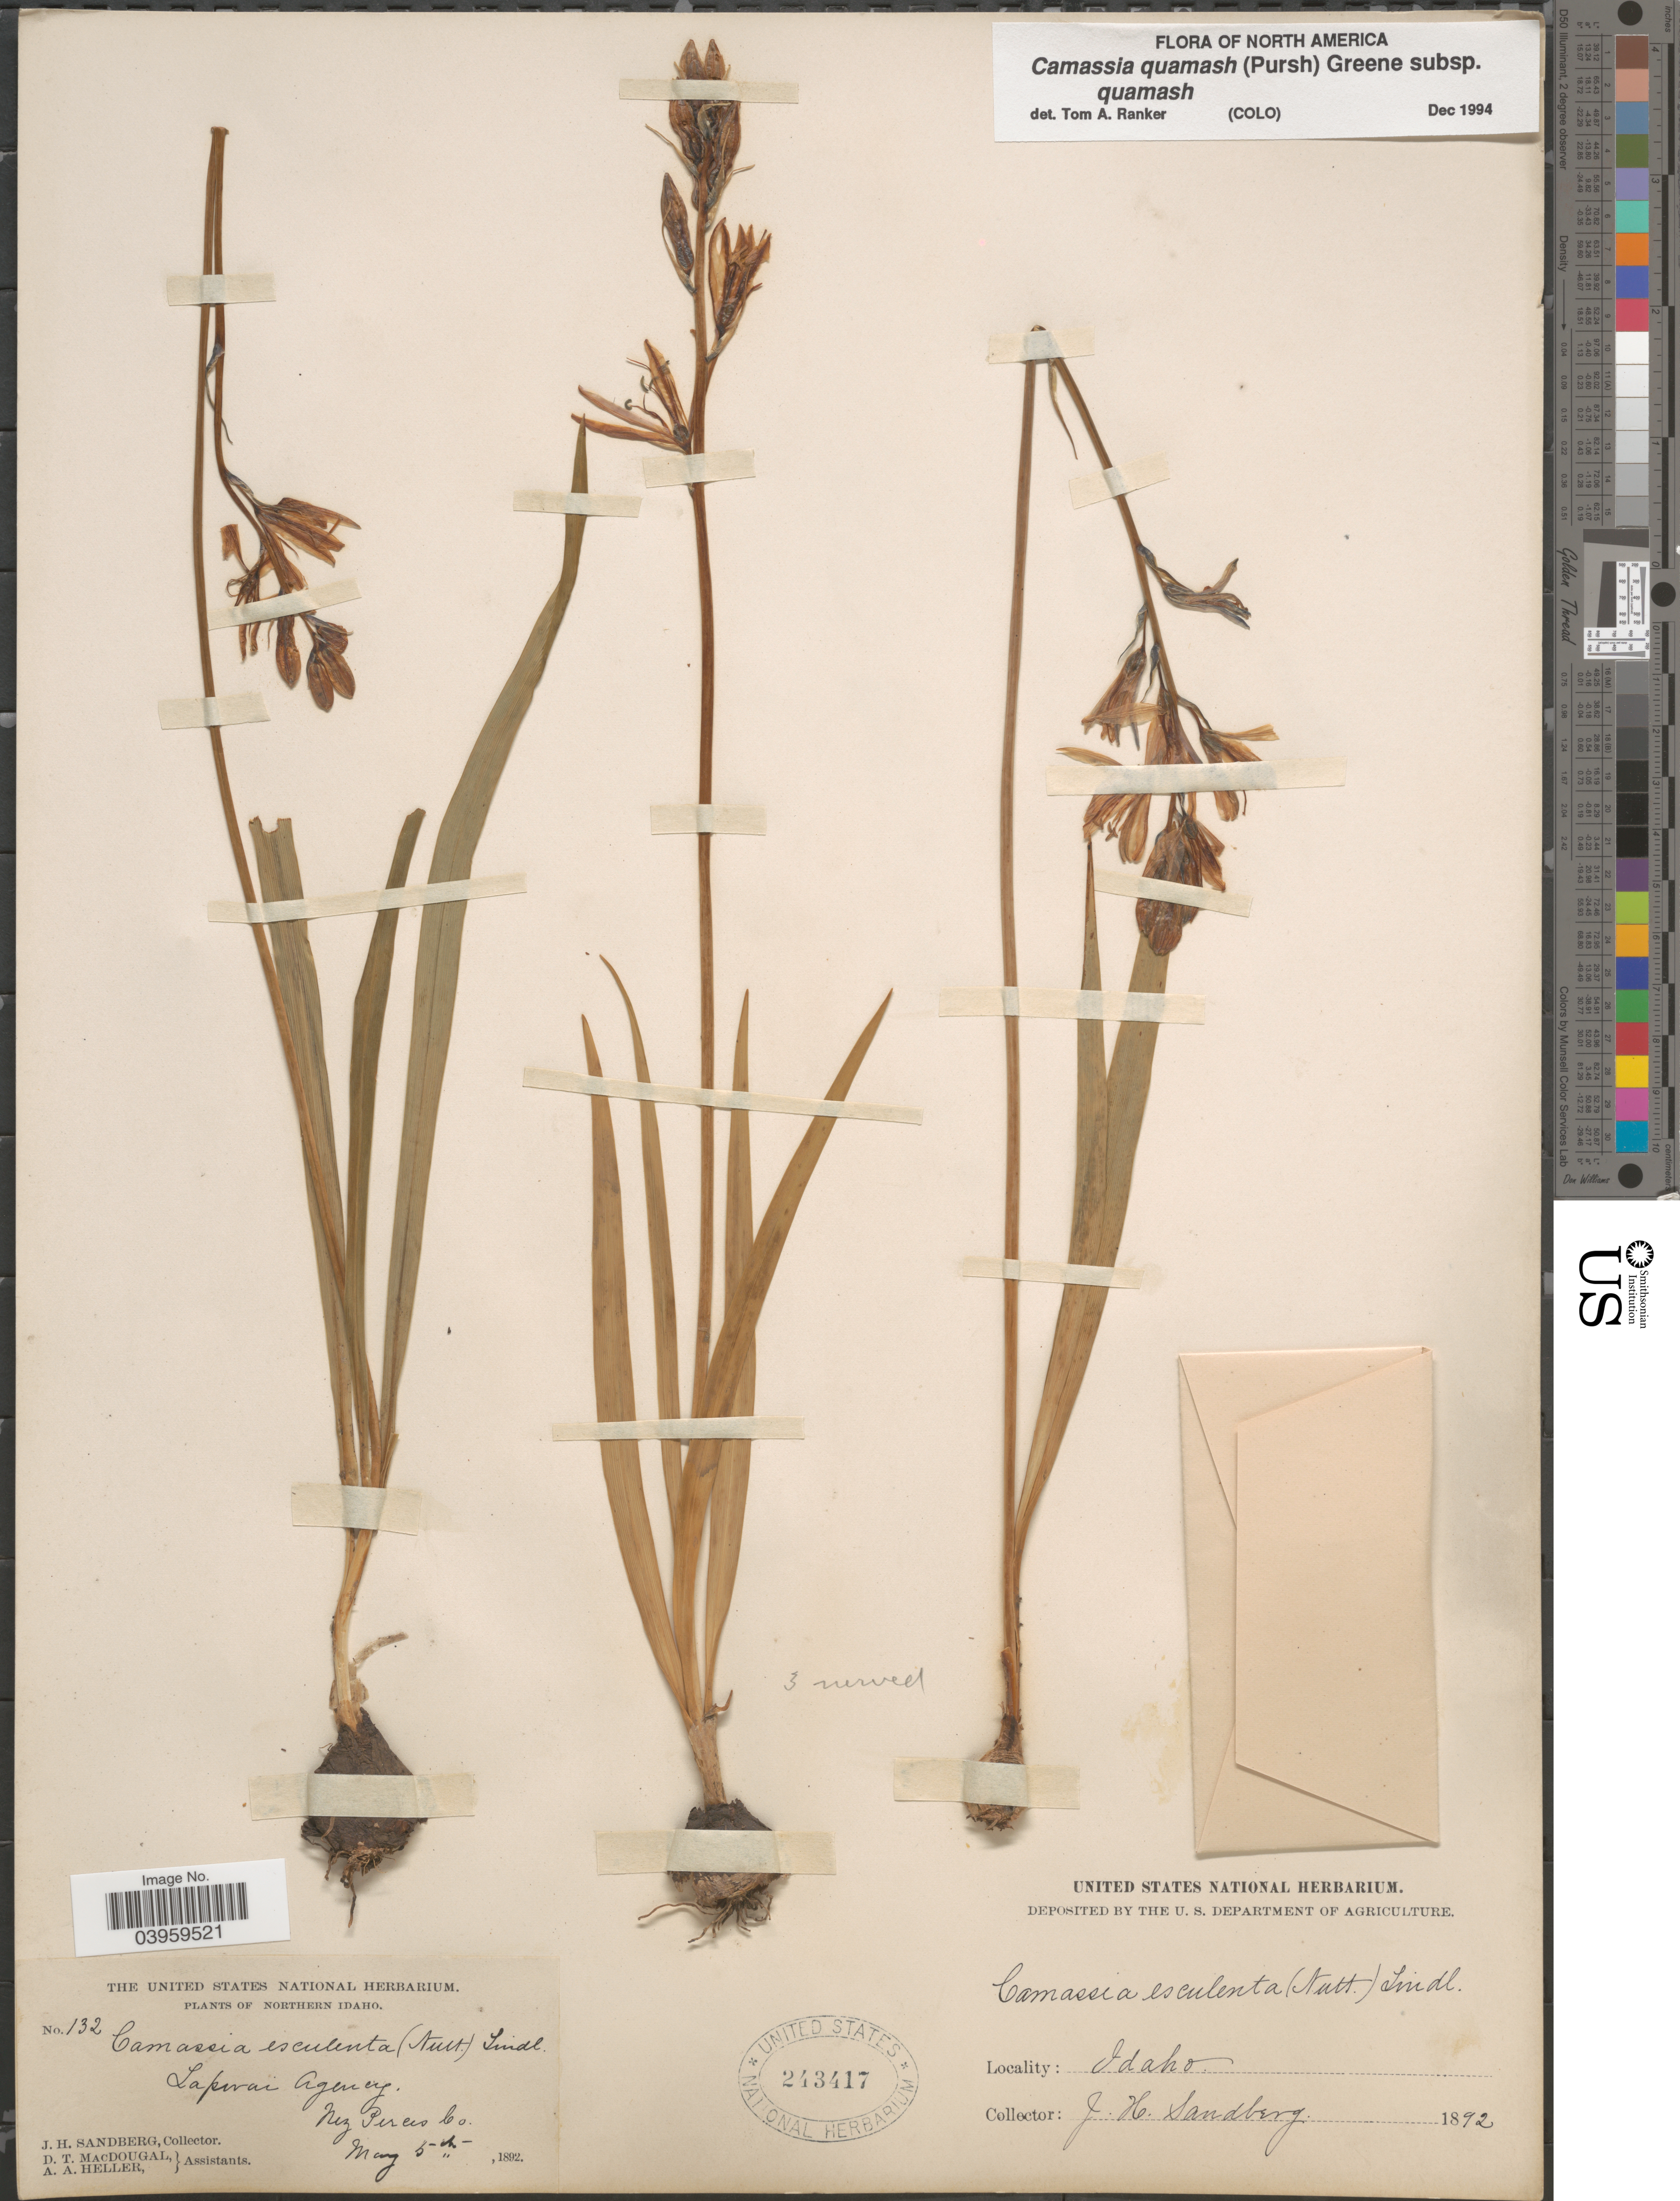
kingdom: Plantae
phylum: Tracheophyta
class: Liliopsida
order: Asparagales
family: Asparagaceae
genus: Camassia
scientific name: Camassia quamash subsp. quamash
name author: (Pursh) Greene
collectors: J. H. Sandberg, D. T. MacDougal & A. A. Heller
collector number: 132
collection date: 1892-05-05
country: United States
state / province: Idaho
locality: Northern Idaho. Lapwai Agency. Nez Perces Co.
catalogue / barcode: US 243417